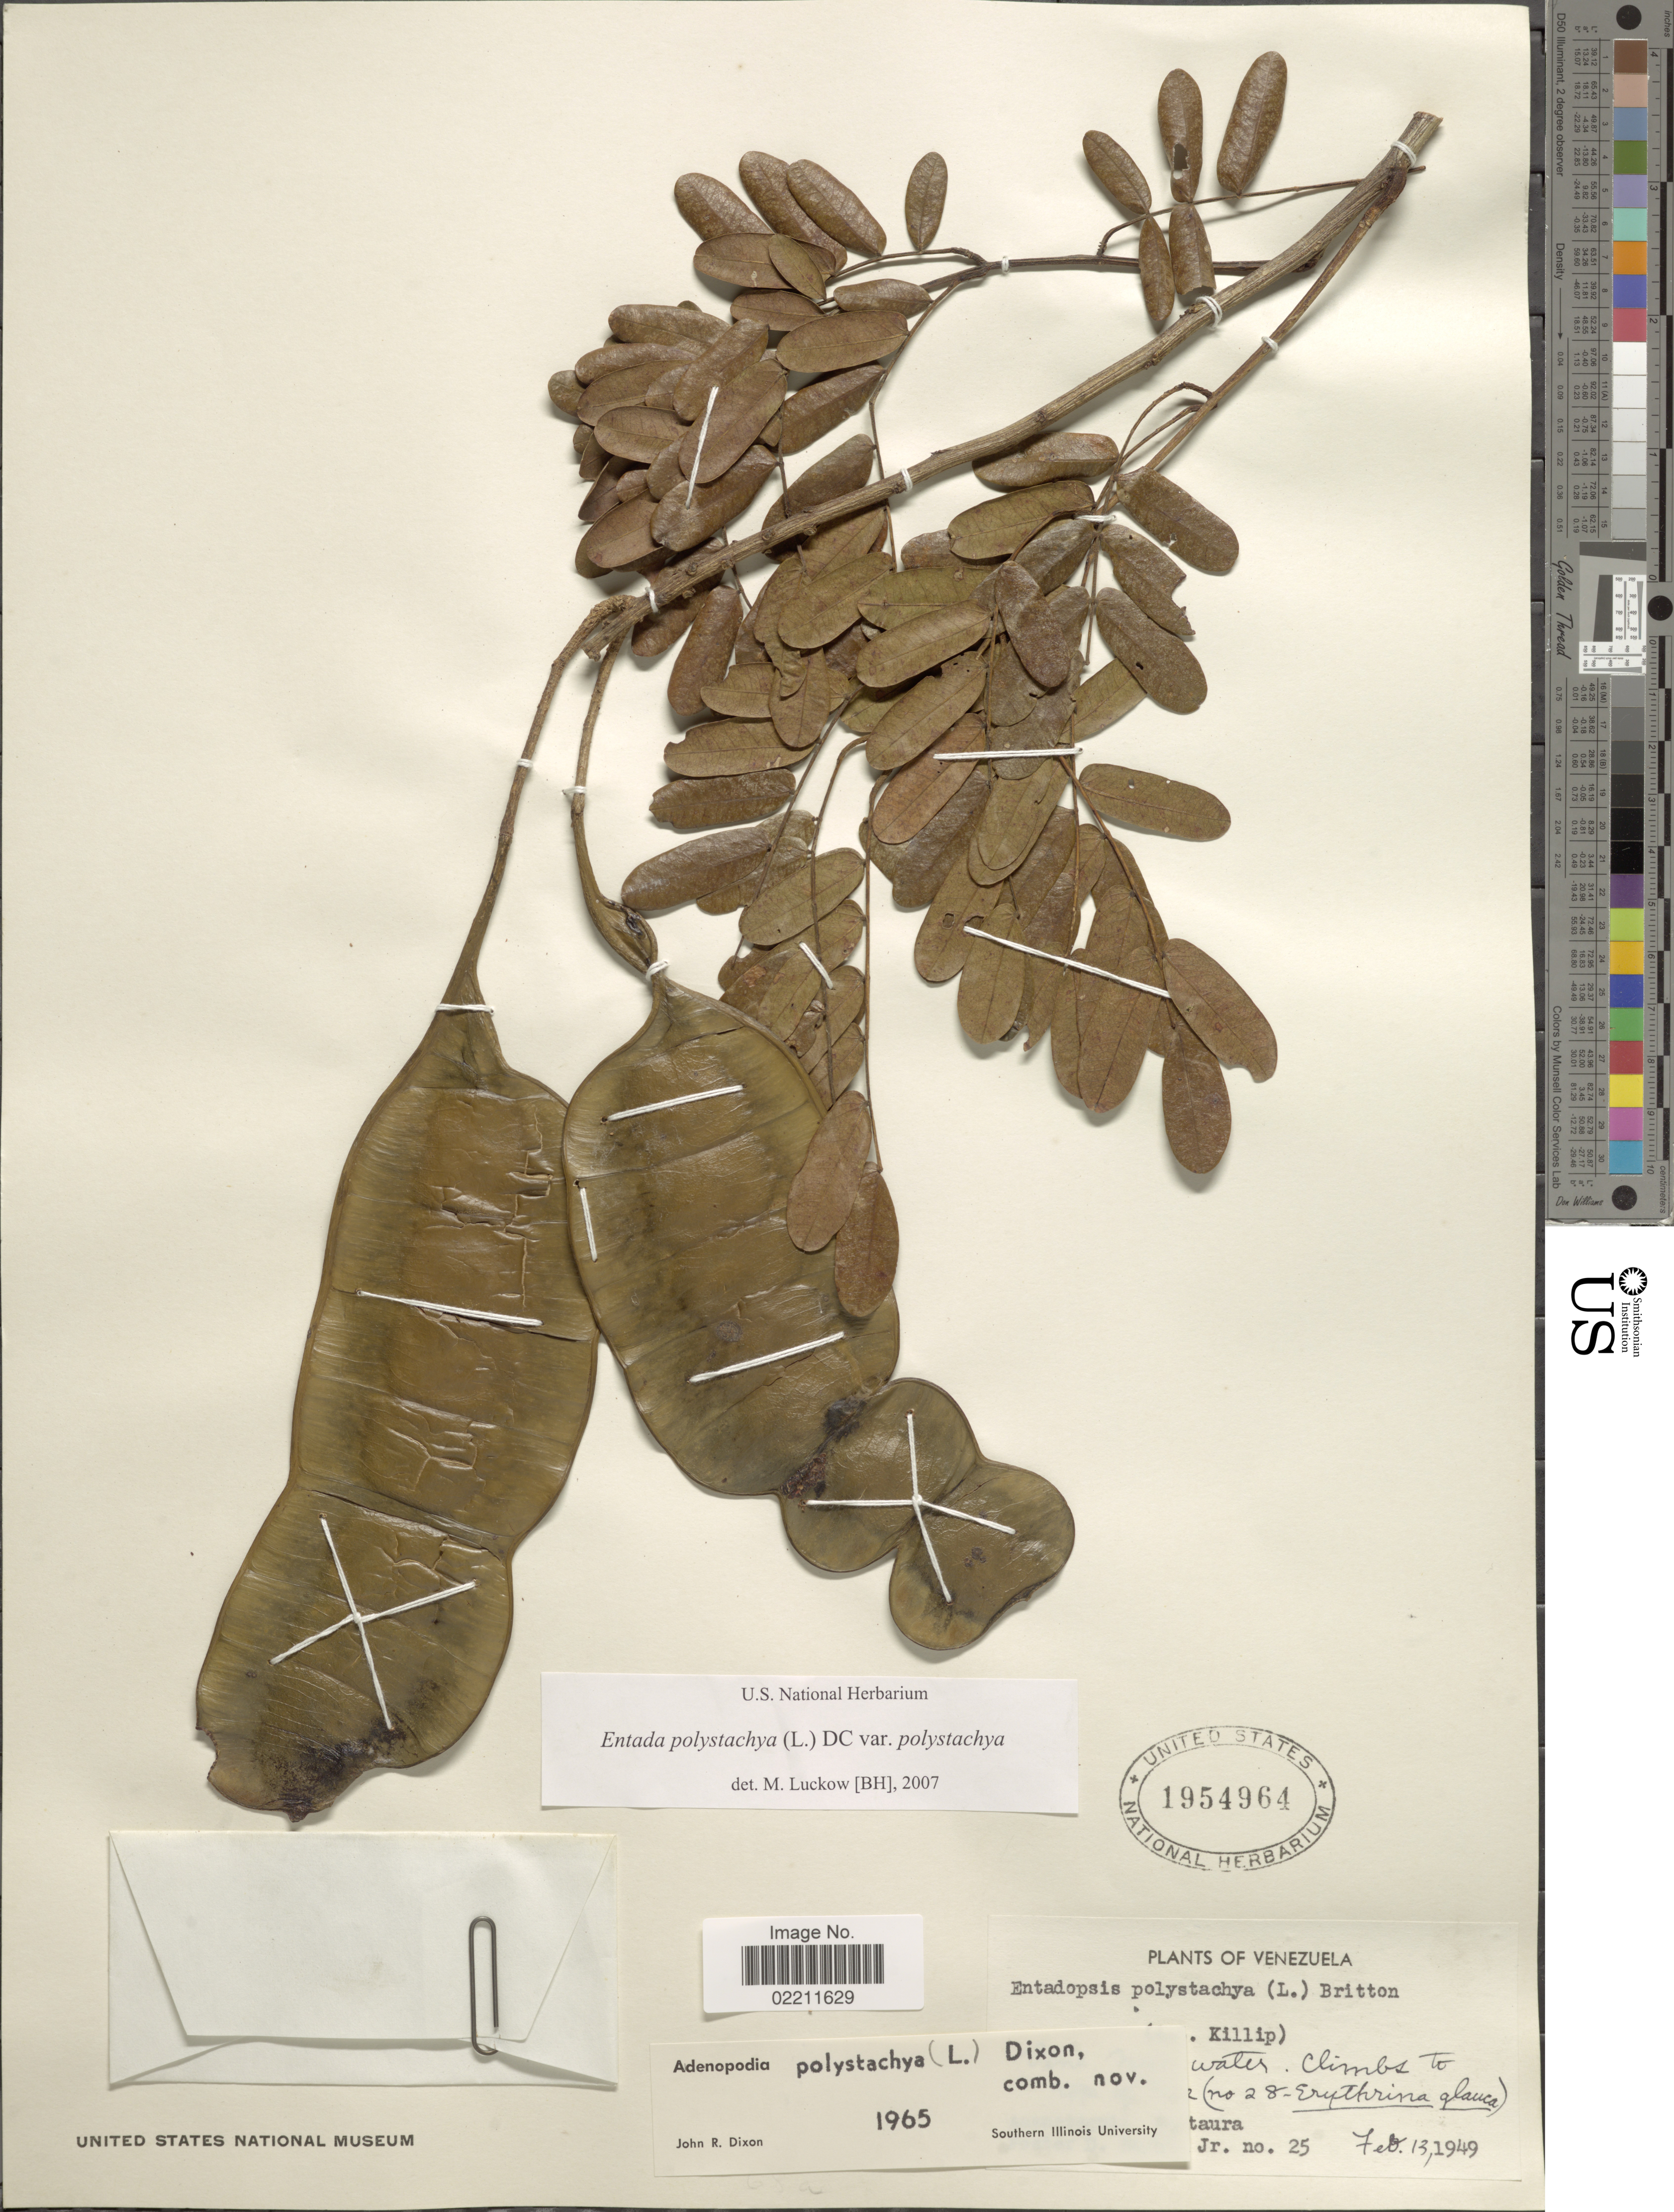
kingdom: Plantae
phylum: Tracheophyta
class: Magnoliopsida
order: Fabales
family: Fabaceae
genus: Entada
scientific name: Entada polystachya var. polystachya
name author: (L.) DC.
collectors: F. Smith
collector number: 25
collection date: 1949-02-13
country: Venezuela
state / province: Anzoategui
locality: Cantaura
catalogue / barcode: US 1954964